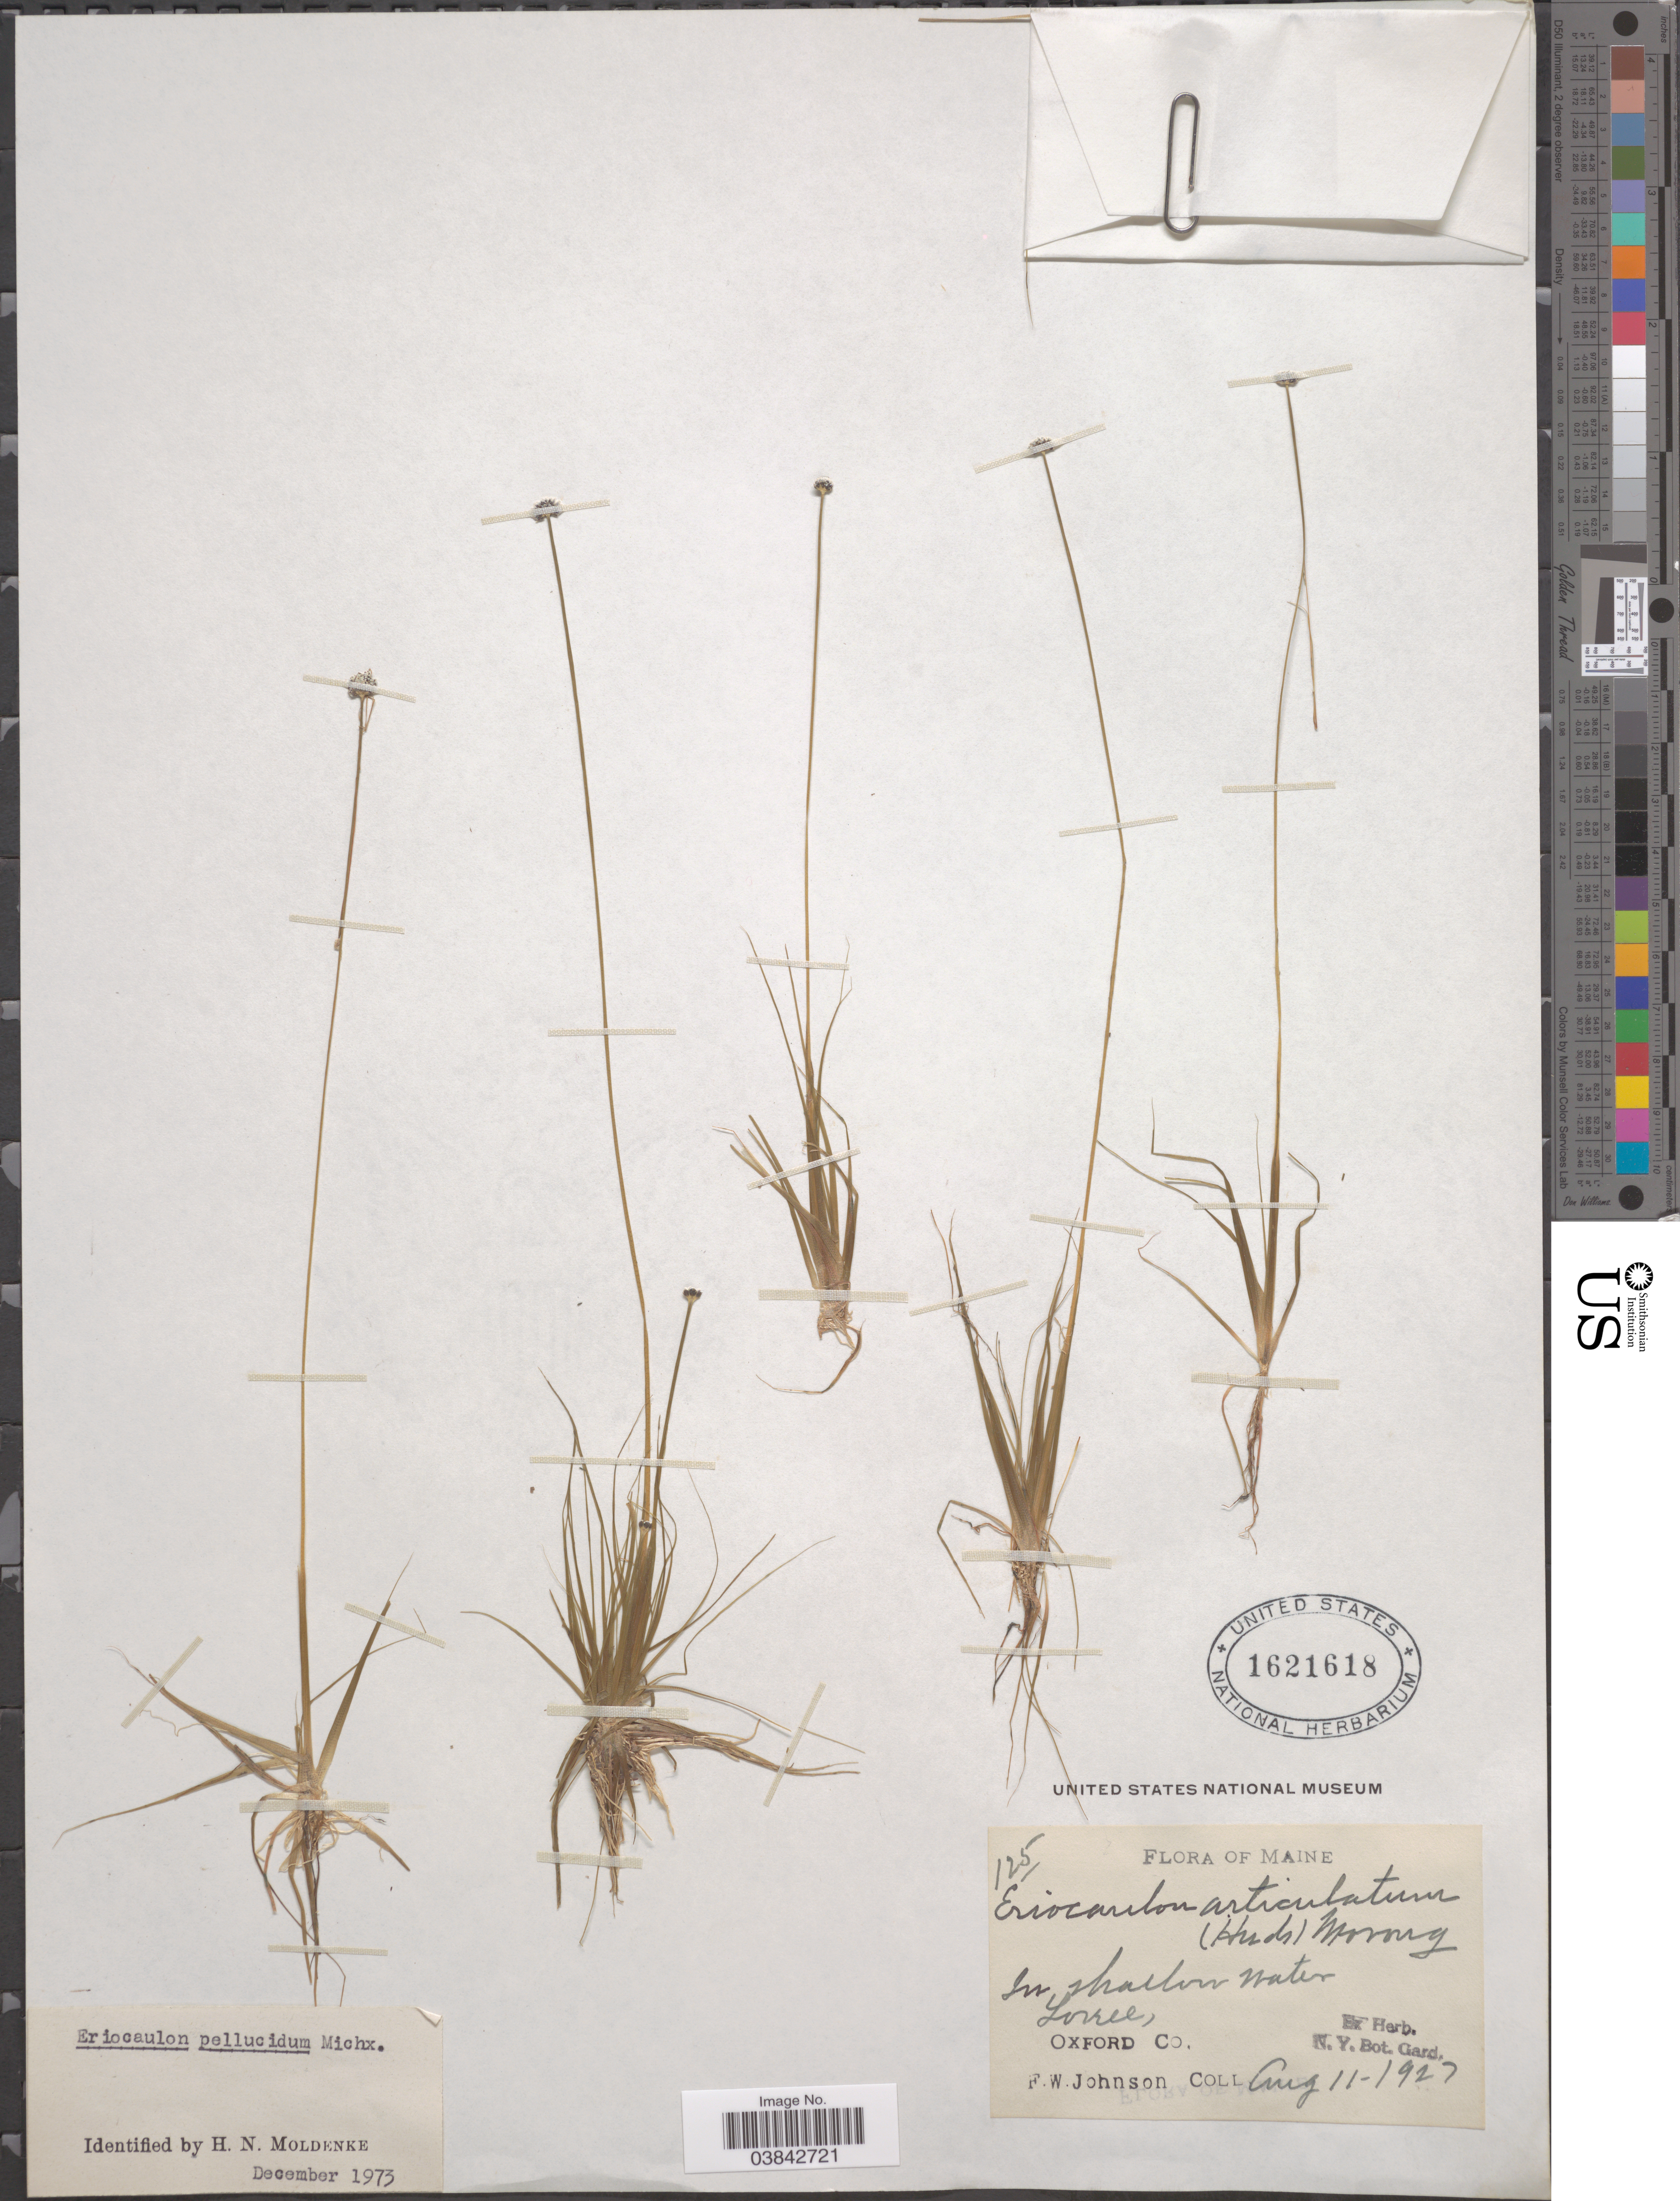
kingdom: Plantae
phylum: Tracheophyta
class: Liliopsida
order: Poales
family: Eriocaulaceae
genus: Eriocaulon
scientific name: Eriocaulon aquaticum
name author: (Hill) Druce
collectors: F. W. Johnson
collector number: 125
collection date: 1927-08-11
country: United States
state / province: Maine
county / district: Oxford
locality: In shallow water Lorrel, Oxford Co.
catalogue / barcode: US 1621618